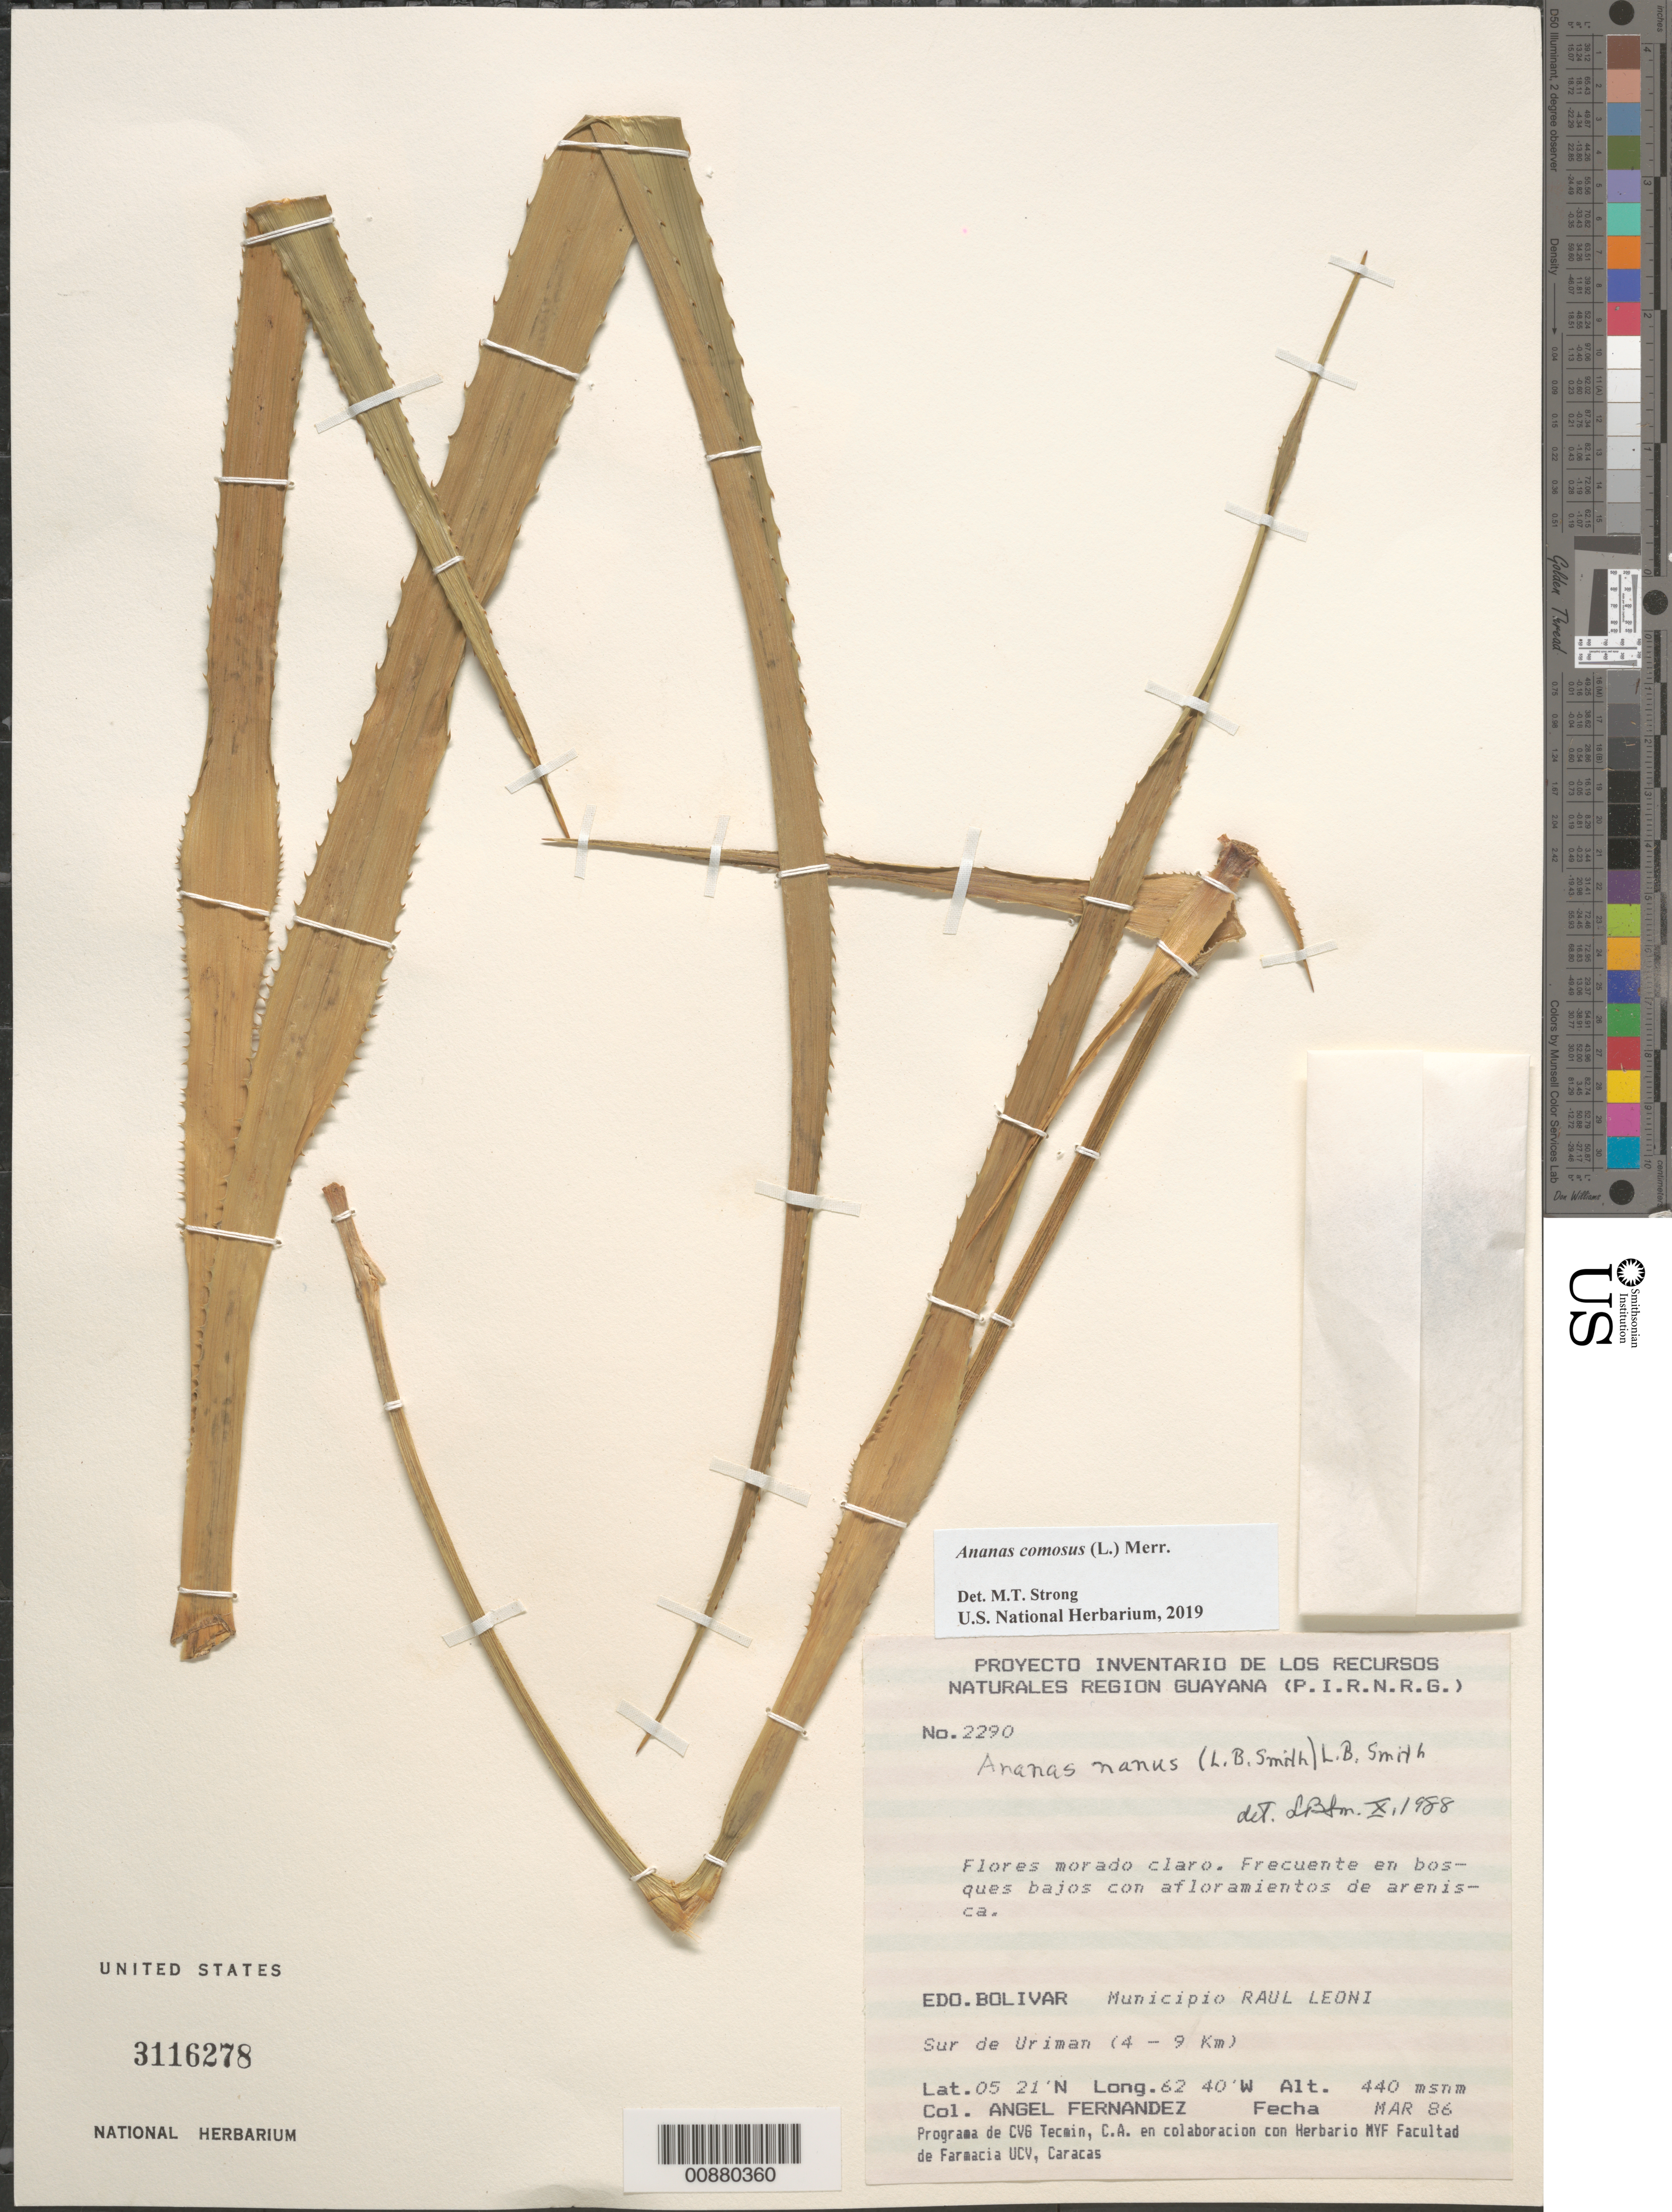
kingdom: Plantae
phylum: Tracheophyta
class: Liliopsida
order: Poales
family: Bromeliaceae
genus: Ananas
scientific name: Ananas comosus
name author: (L.) Merr.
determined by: Strong, Mark T., (BOT), Smithsonian Institution - National Museum of Natural History (UNITED STATES)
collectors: A. Fernández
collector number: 2290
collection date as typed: Mar-86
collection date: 1986-03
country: Venezuela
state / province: Bolívar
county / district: Angostura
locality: Mun. Raúl Leoni [=Angostura], S de Uriman (4-9 km)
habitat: Bosques bajos con afloramientos de arenisca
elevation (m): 440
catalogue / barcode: US 3116278